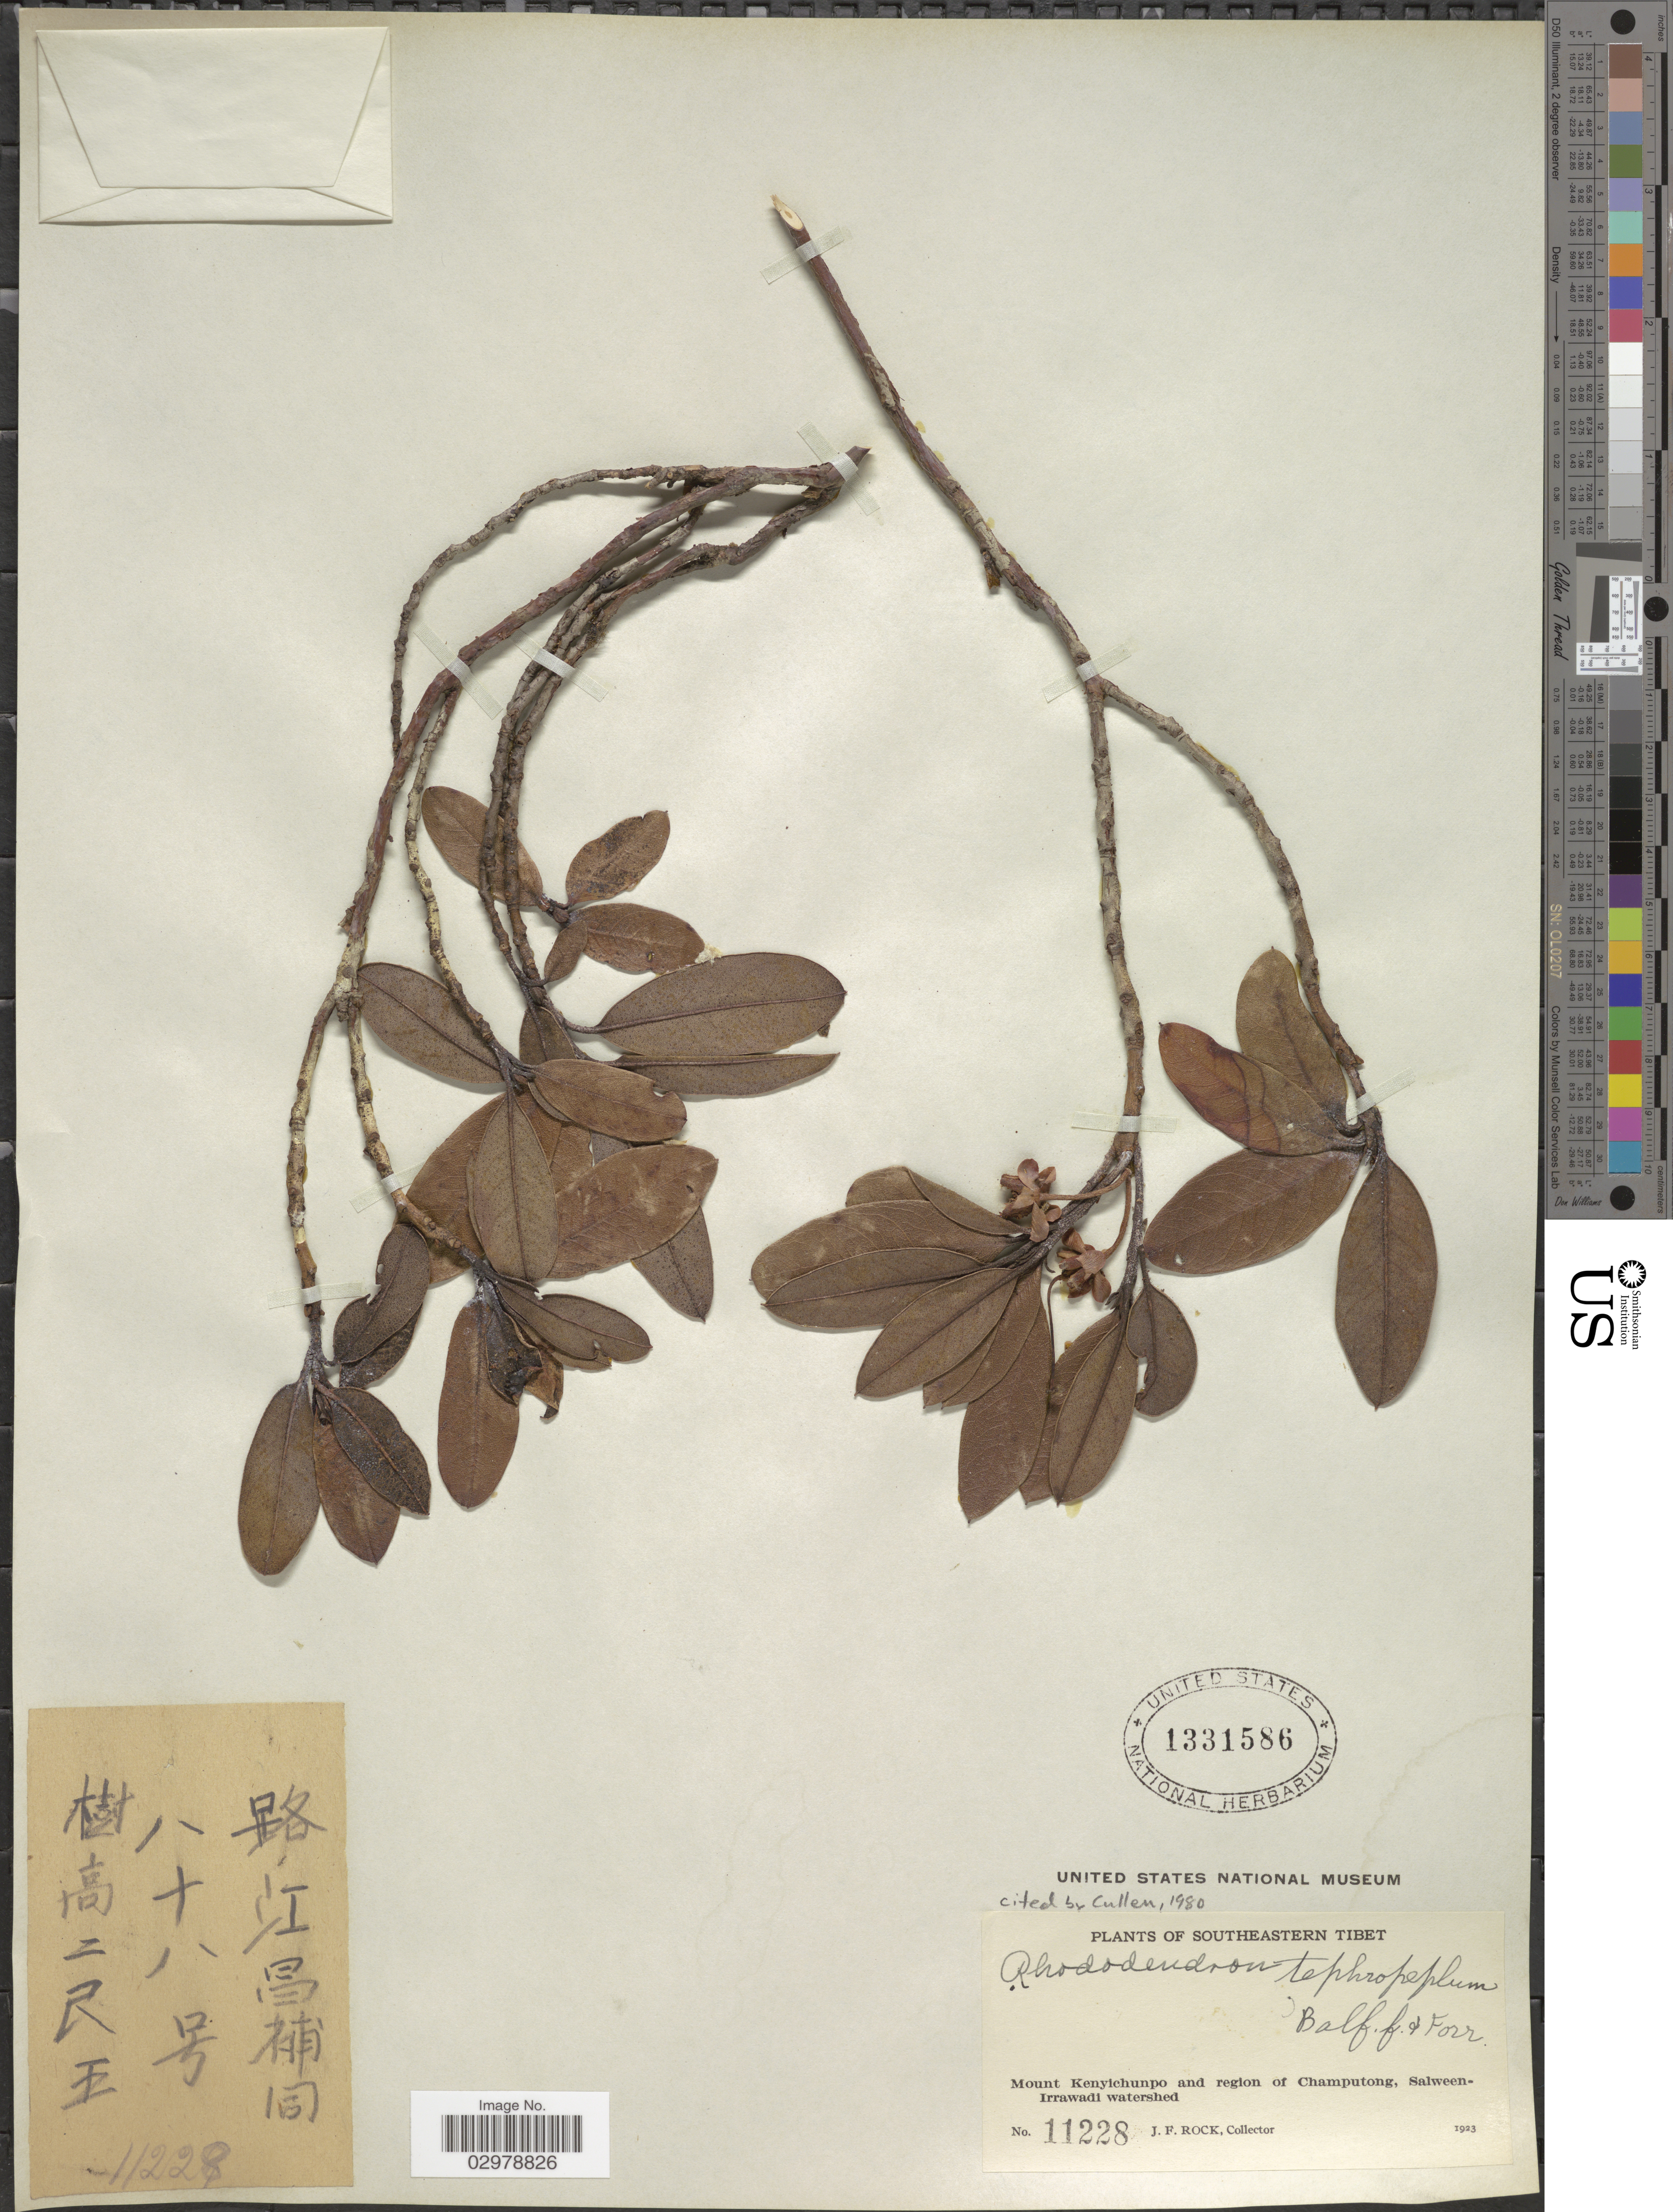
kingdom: Plantae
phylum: Tracheophyta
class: Magnoliopsida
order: Ericales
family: Ericaceae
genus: Rhododendron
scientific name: Rhododendron tephropeplum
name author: Balf. f. & Farrer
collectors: J. Rock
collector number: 11228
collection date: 1923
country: China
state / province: Xizang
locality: Southeastern Tibet. Mount Kenyichunpo and region of Champutong, Salween-Irrawadi watershed.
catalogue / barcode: US 1331586